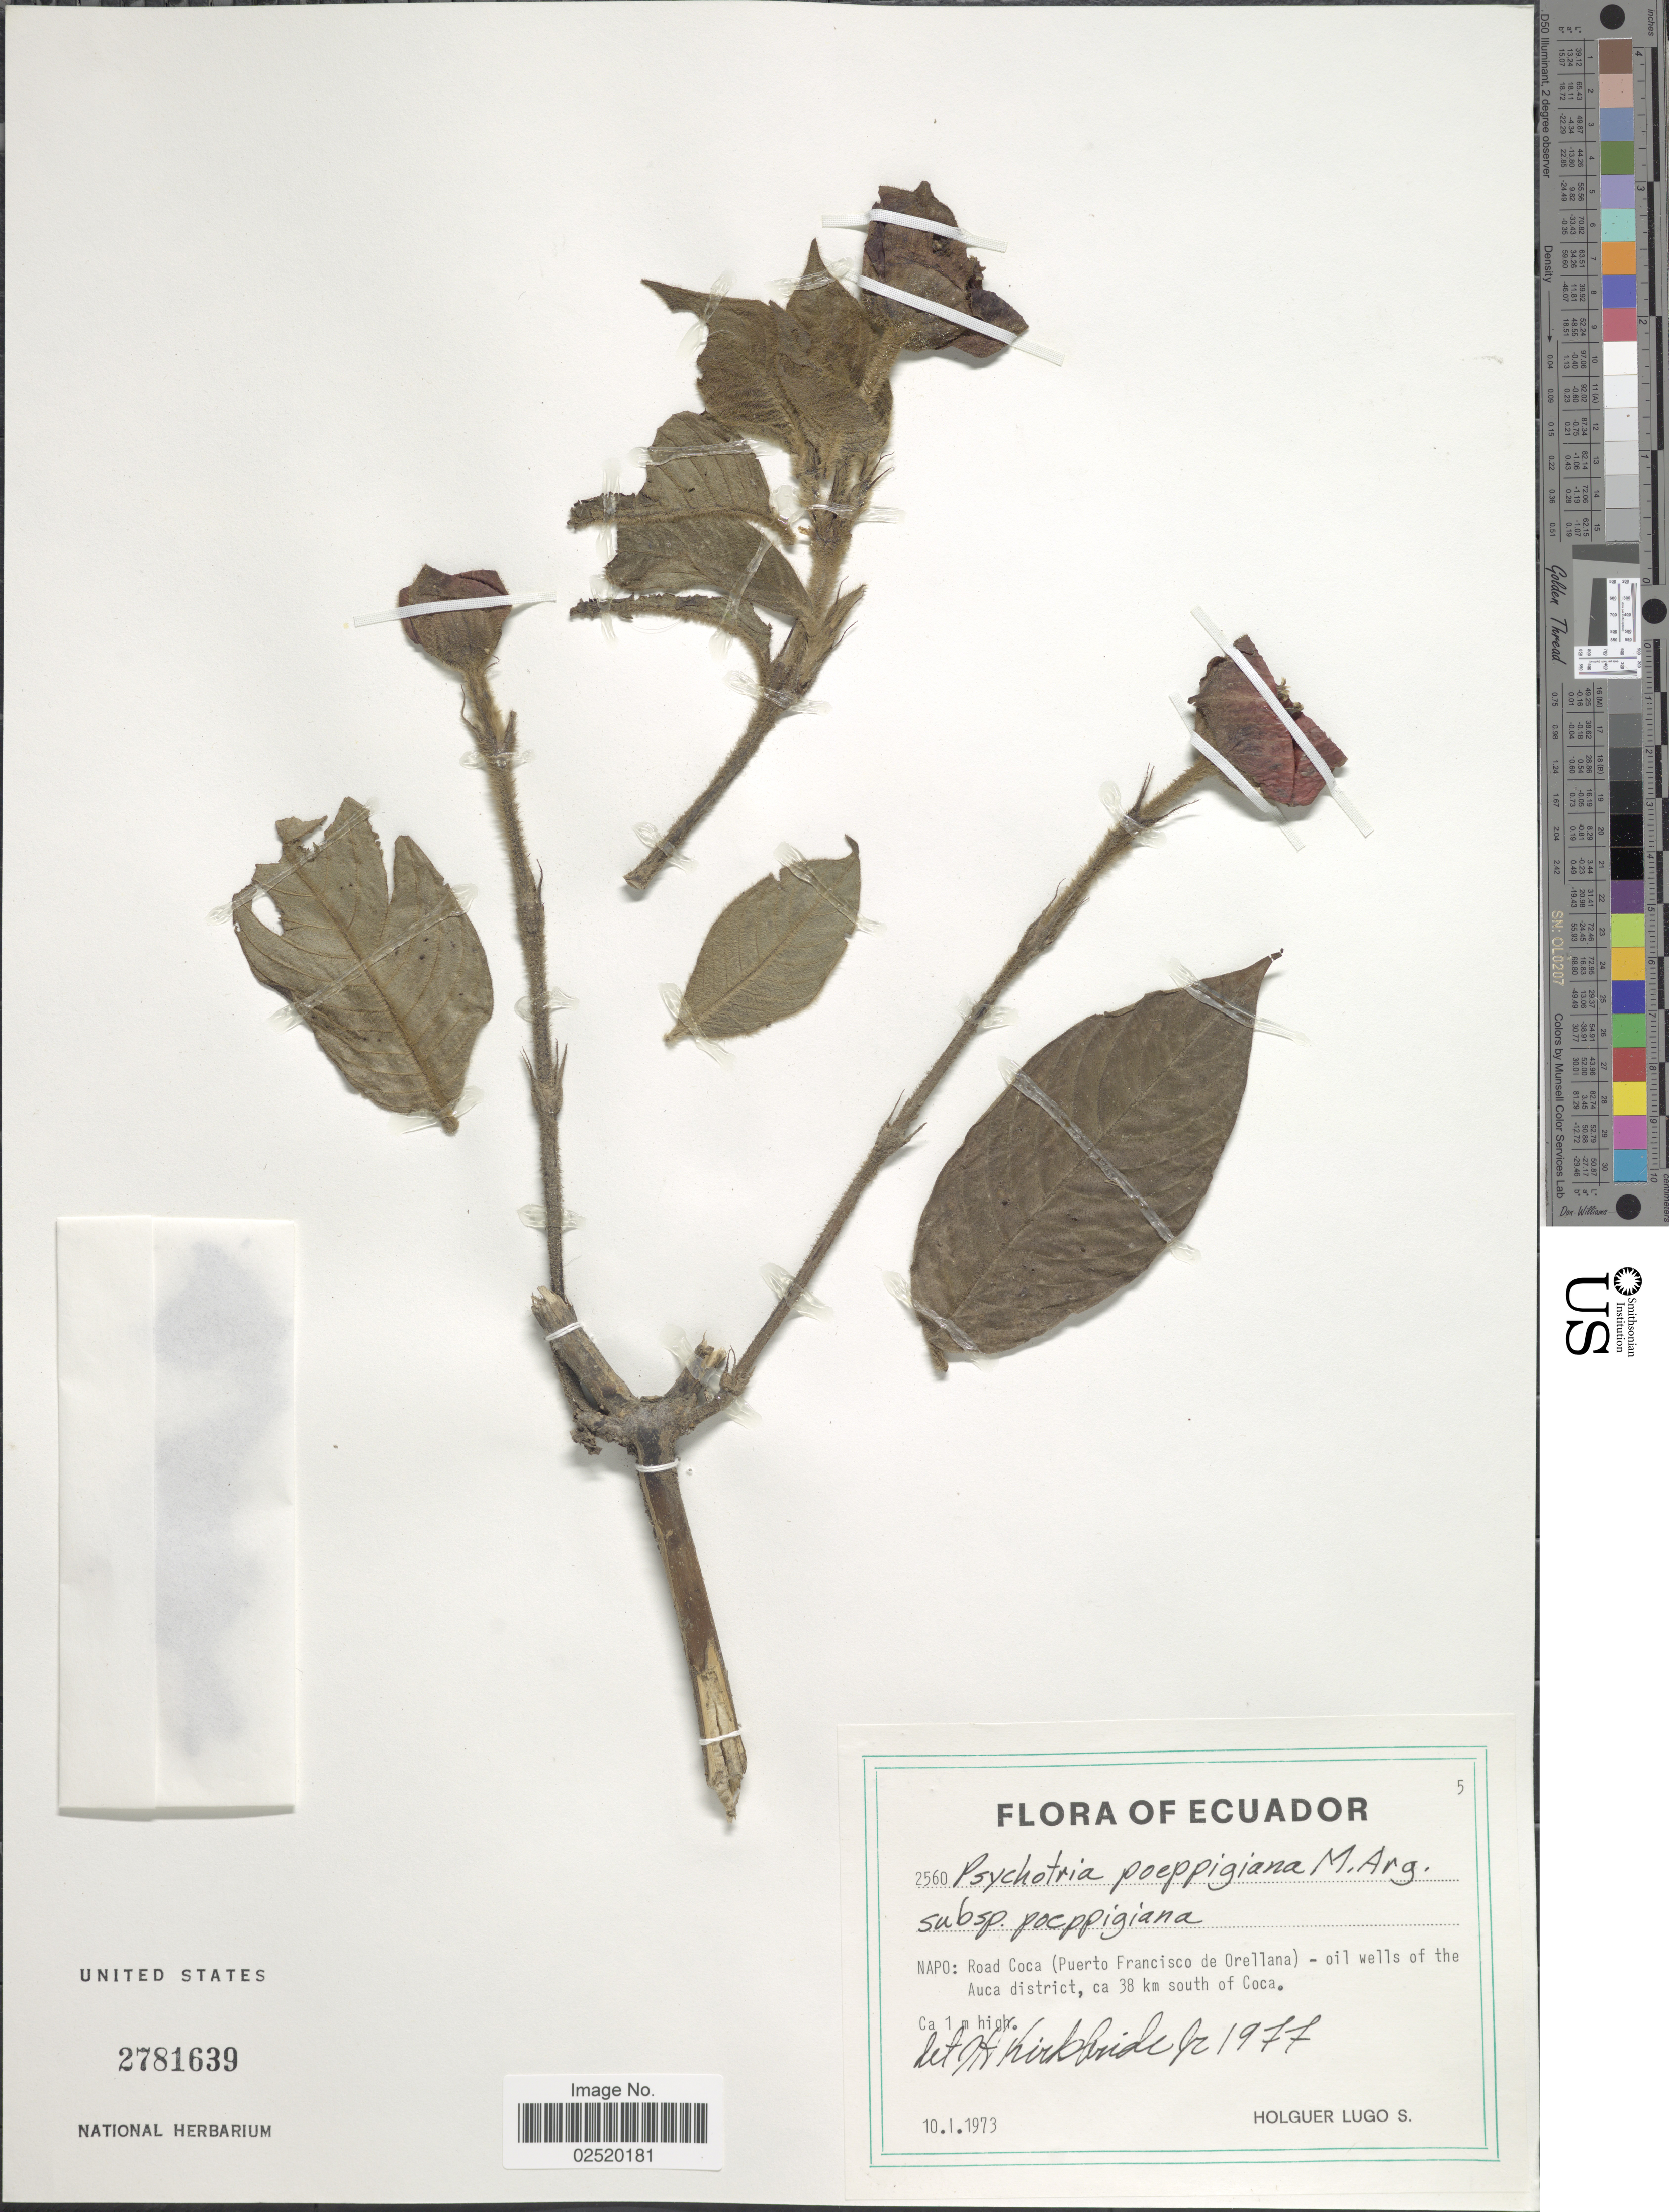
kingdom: Plantae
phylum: Tracheophyta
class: Magnoliopsida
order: Gentianales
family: Rubiaceae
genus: Psychotria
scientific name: Psychotria poeppigiana subsp. poeppigiana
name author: Müll. Arg.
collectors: H. Lugo S.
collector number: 2560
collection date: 1973-01-10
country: Ecuador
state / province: Napo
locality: Napo: Road Coca (Puerto Francisco de Orellana) oil wells of the Auca District, 38 km south of Coca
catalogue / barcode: US 2781639